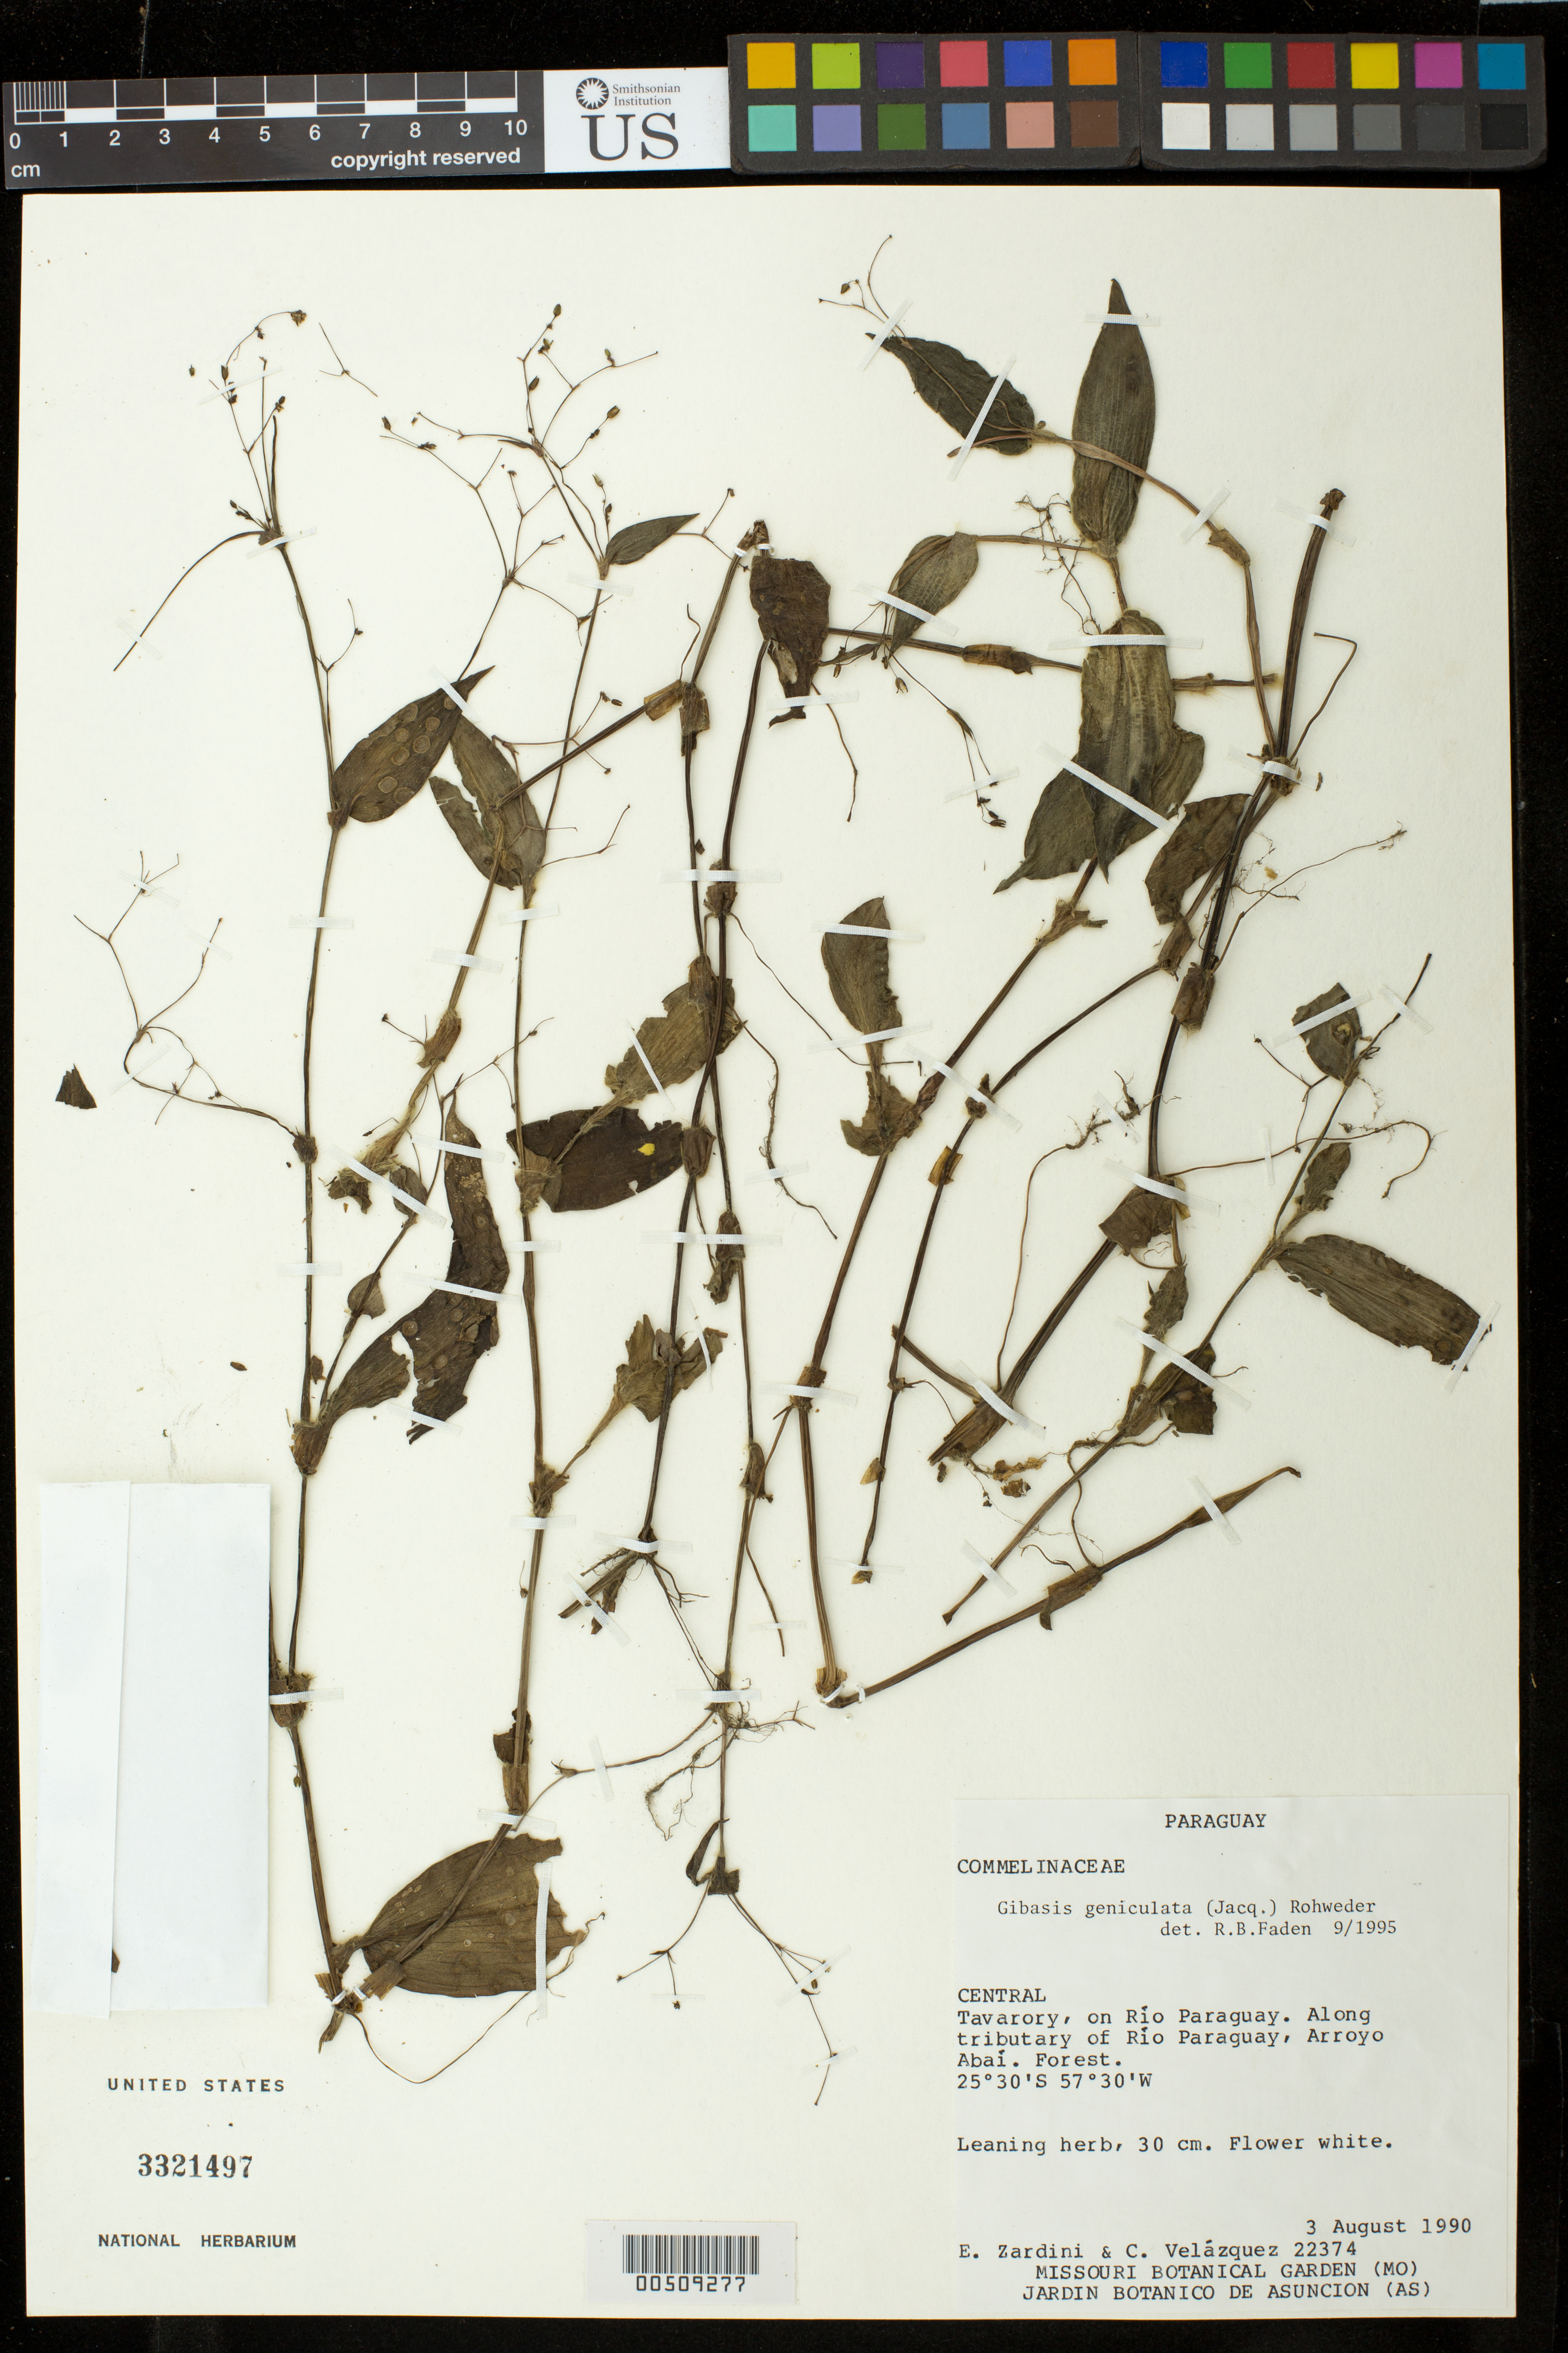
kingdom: Plantae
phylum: Tracheophyta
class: Liliopsida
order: Commelinales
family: Commelinaceae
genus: Gibasis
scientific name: Gibasis geniculata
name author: (Jacq.) Rohweder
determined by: Faden, Robert B., (US), Smithsonian Institution - National Museum of Natural History (UNITED STATES)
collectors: E. M. Zardini & C. Velasquez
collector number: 22374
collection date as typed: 03 Aug 1990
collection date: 1990-08-03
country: Paraguay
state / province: Central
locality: Tavarory, rio paraguay, arroyo abai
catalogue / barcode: US 3321497